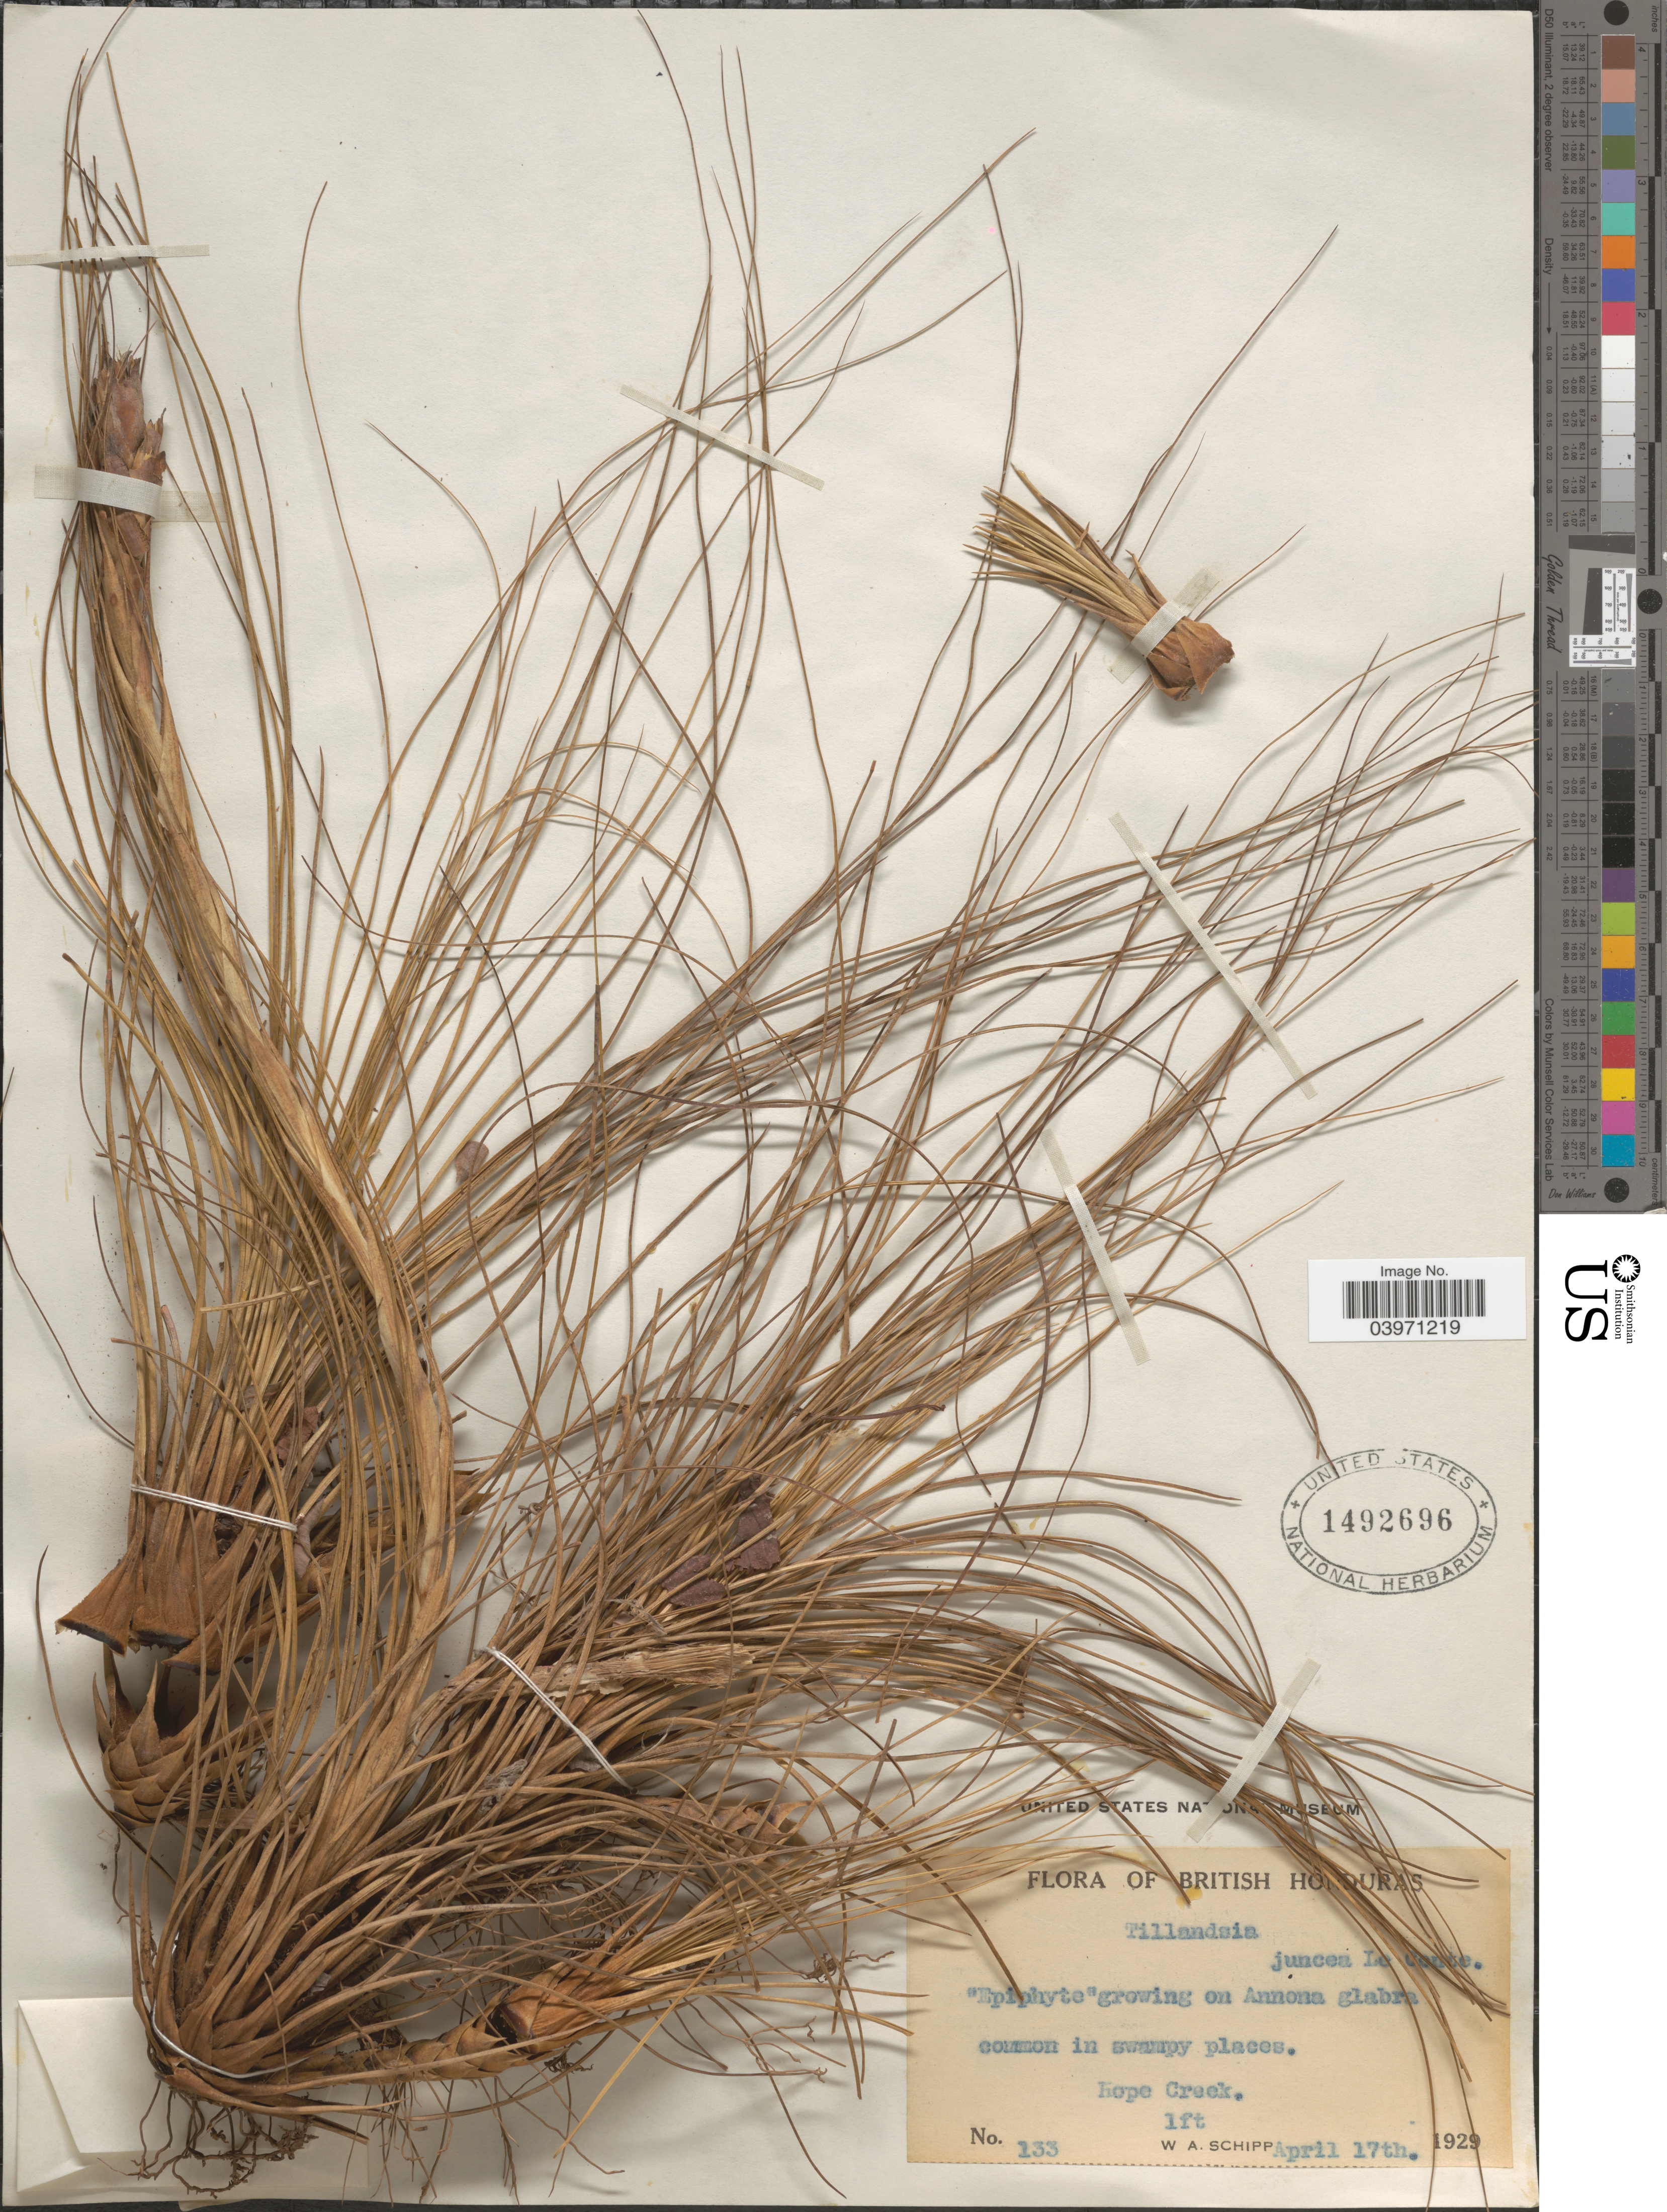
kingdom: Plantae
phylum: Tracheophyta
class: Liliopsida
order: Poales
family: Bromeliaceae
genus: Tillandsia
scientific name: Tillandsia juncea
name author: (Ruiz & Pav.) Poir.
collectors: W. Schipp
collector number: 133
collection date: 1929-04-17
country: Belize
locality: British Honduras. Hope Creek.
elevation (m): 0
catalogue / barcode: US 1492696